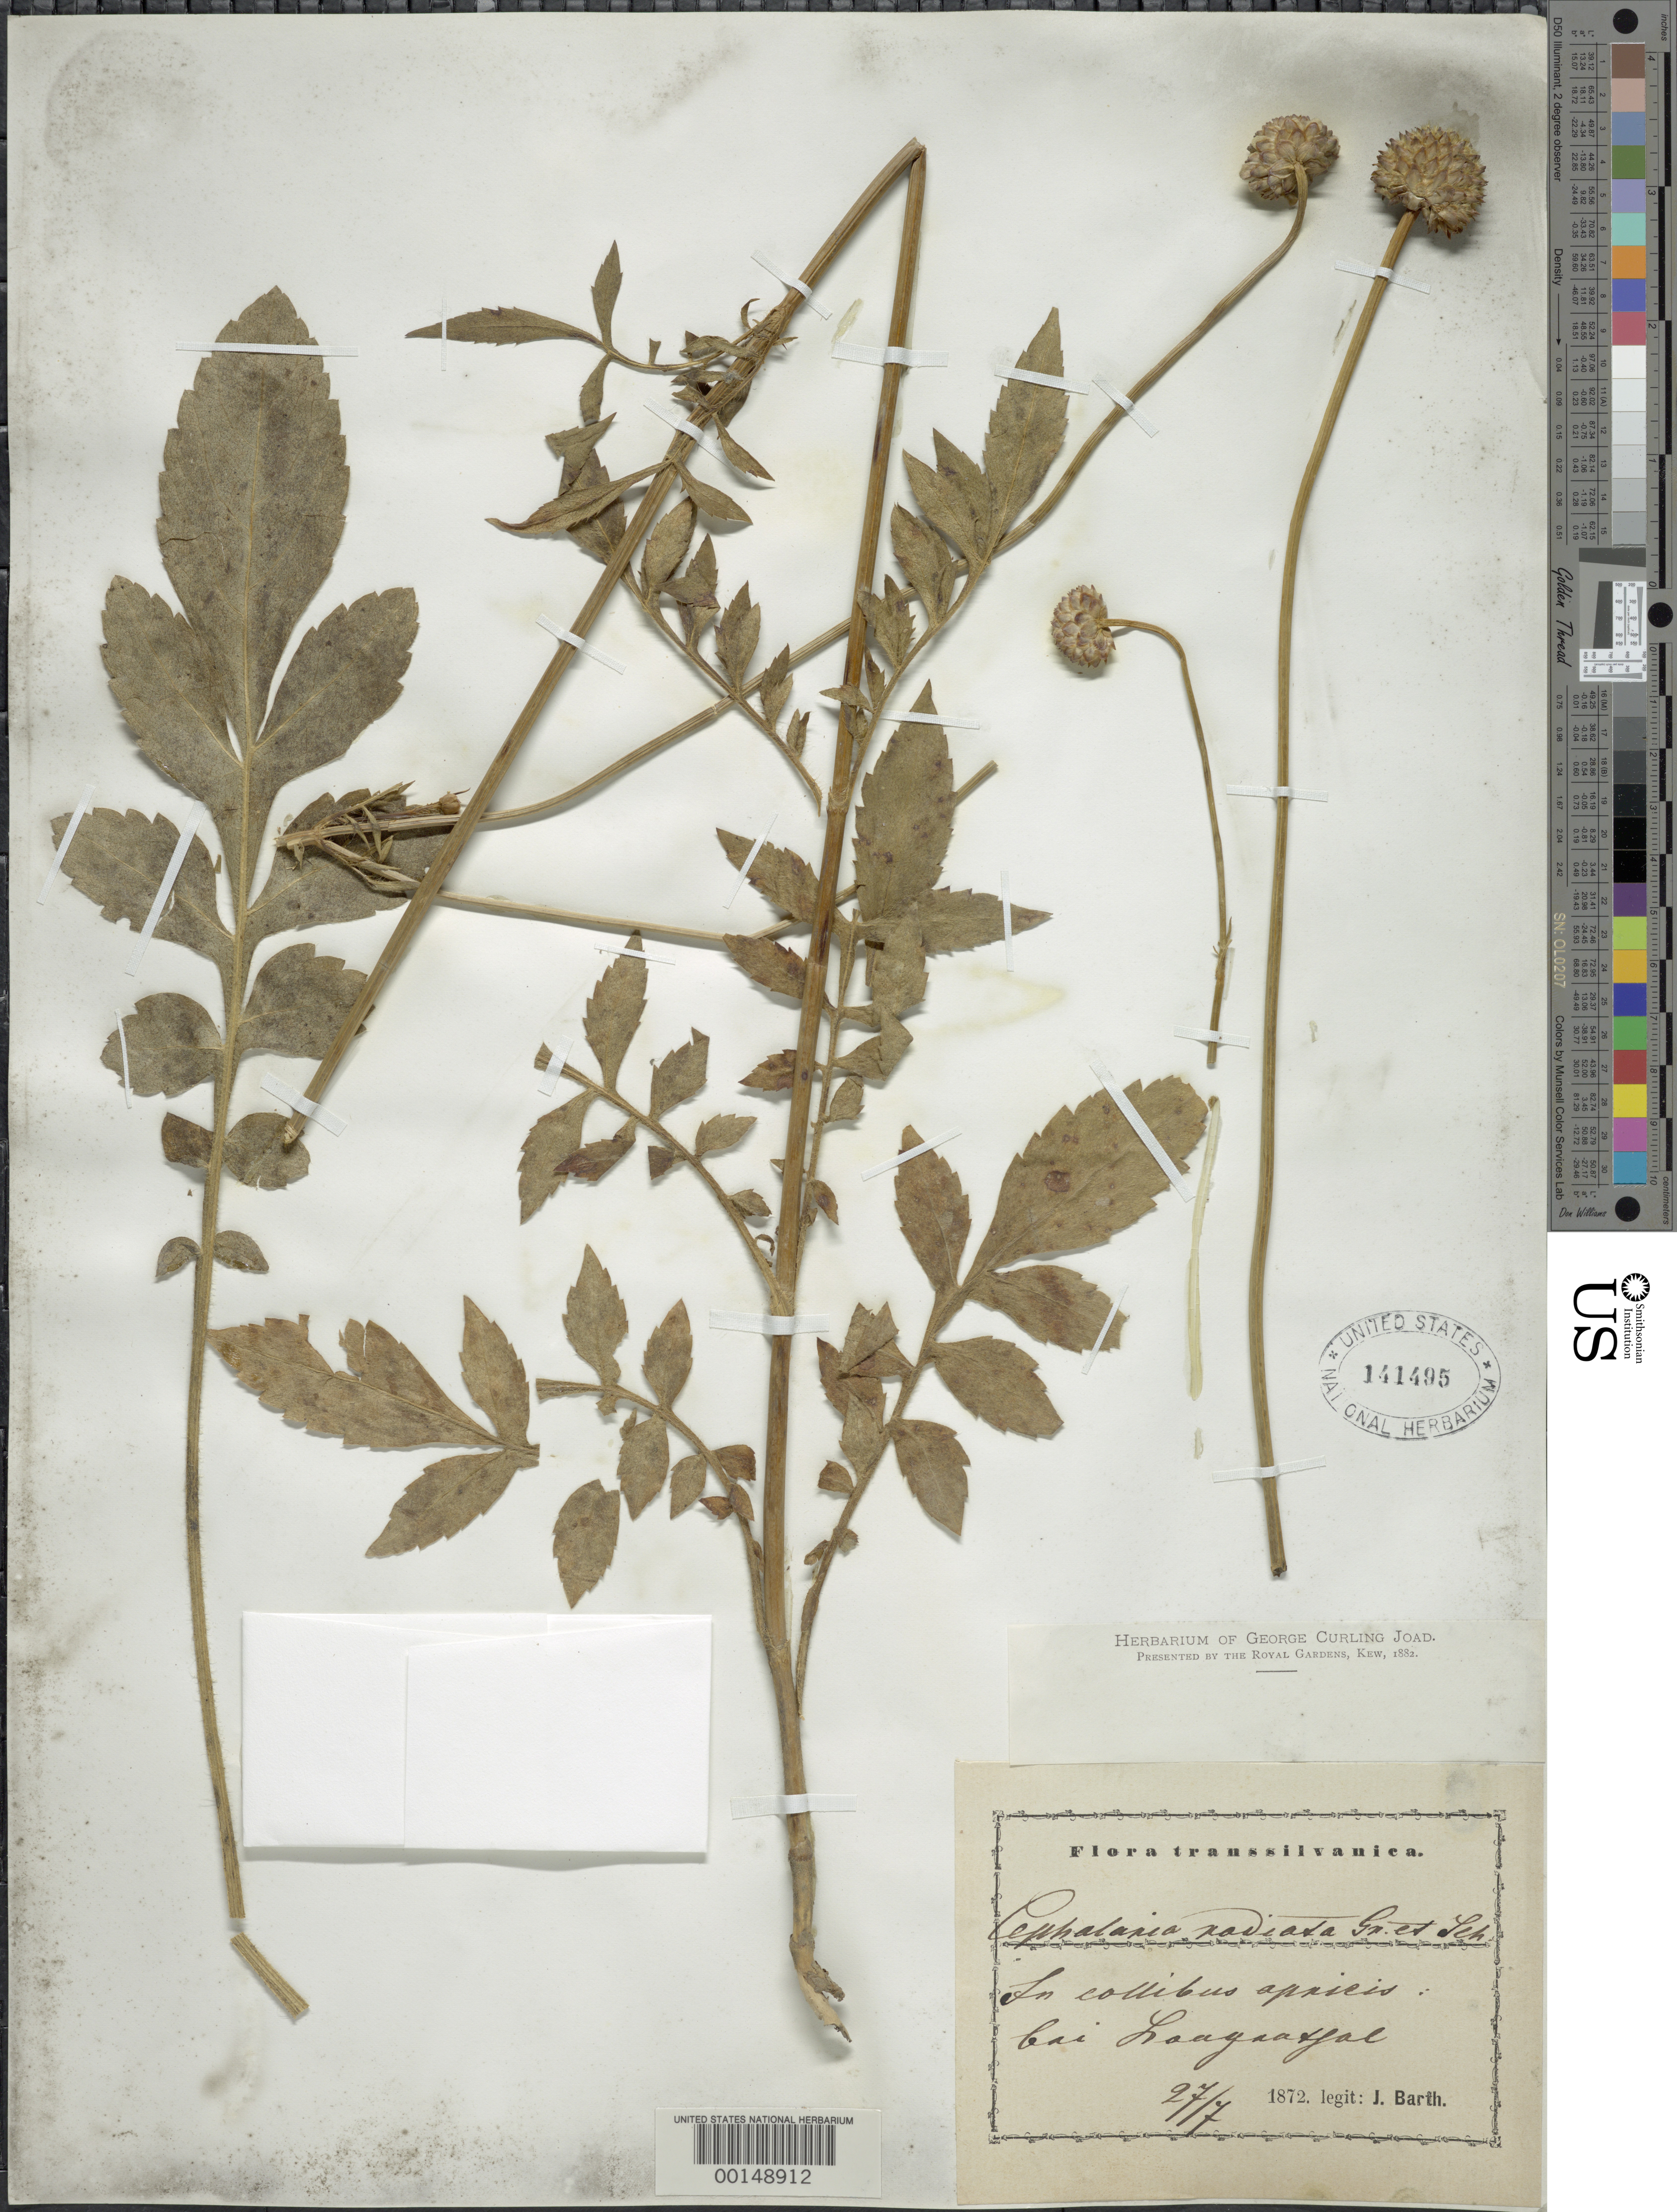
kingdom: Plantae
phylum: Tracheophyta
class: Magnoliopsida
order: Dipsacales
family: Caprifoliaceae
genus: Cephalaria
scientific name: Cephalaria radiata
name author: Griseb. & Sohenk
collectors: J. Barth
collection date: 1872-07-27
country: Switzerland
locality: Transsilvanica. In collibus apricis: bei Langenthal.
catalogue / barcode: US 141495